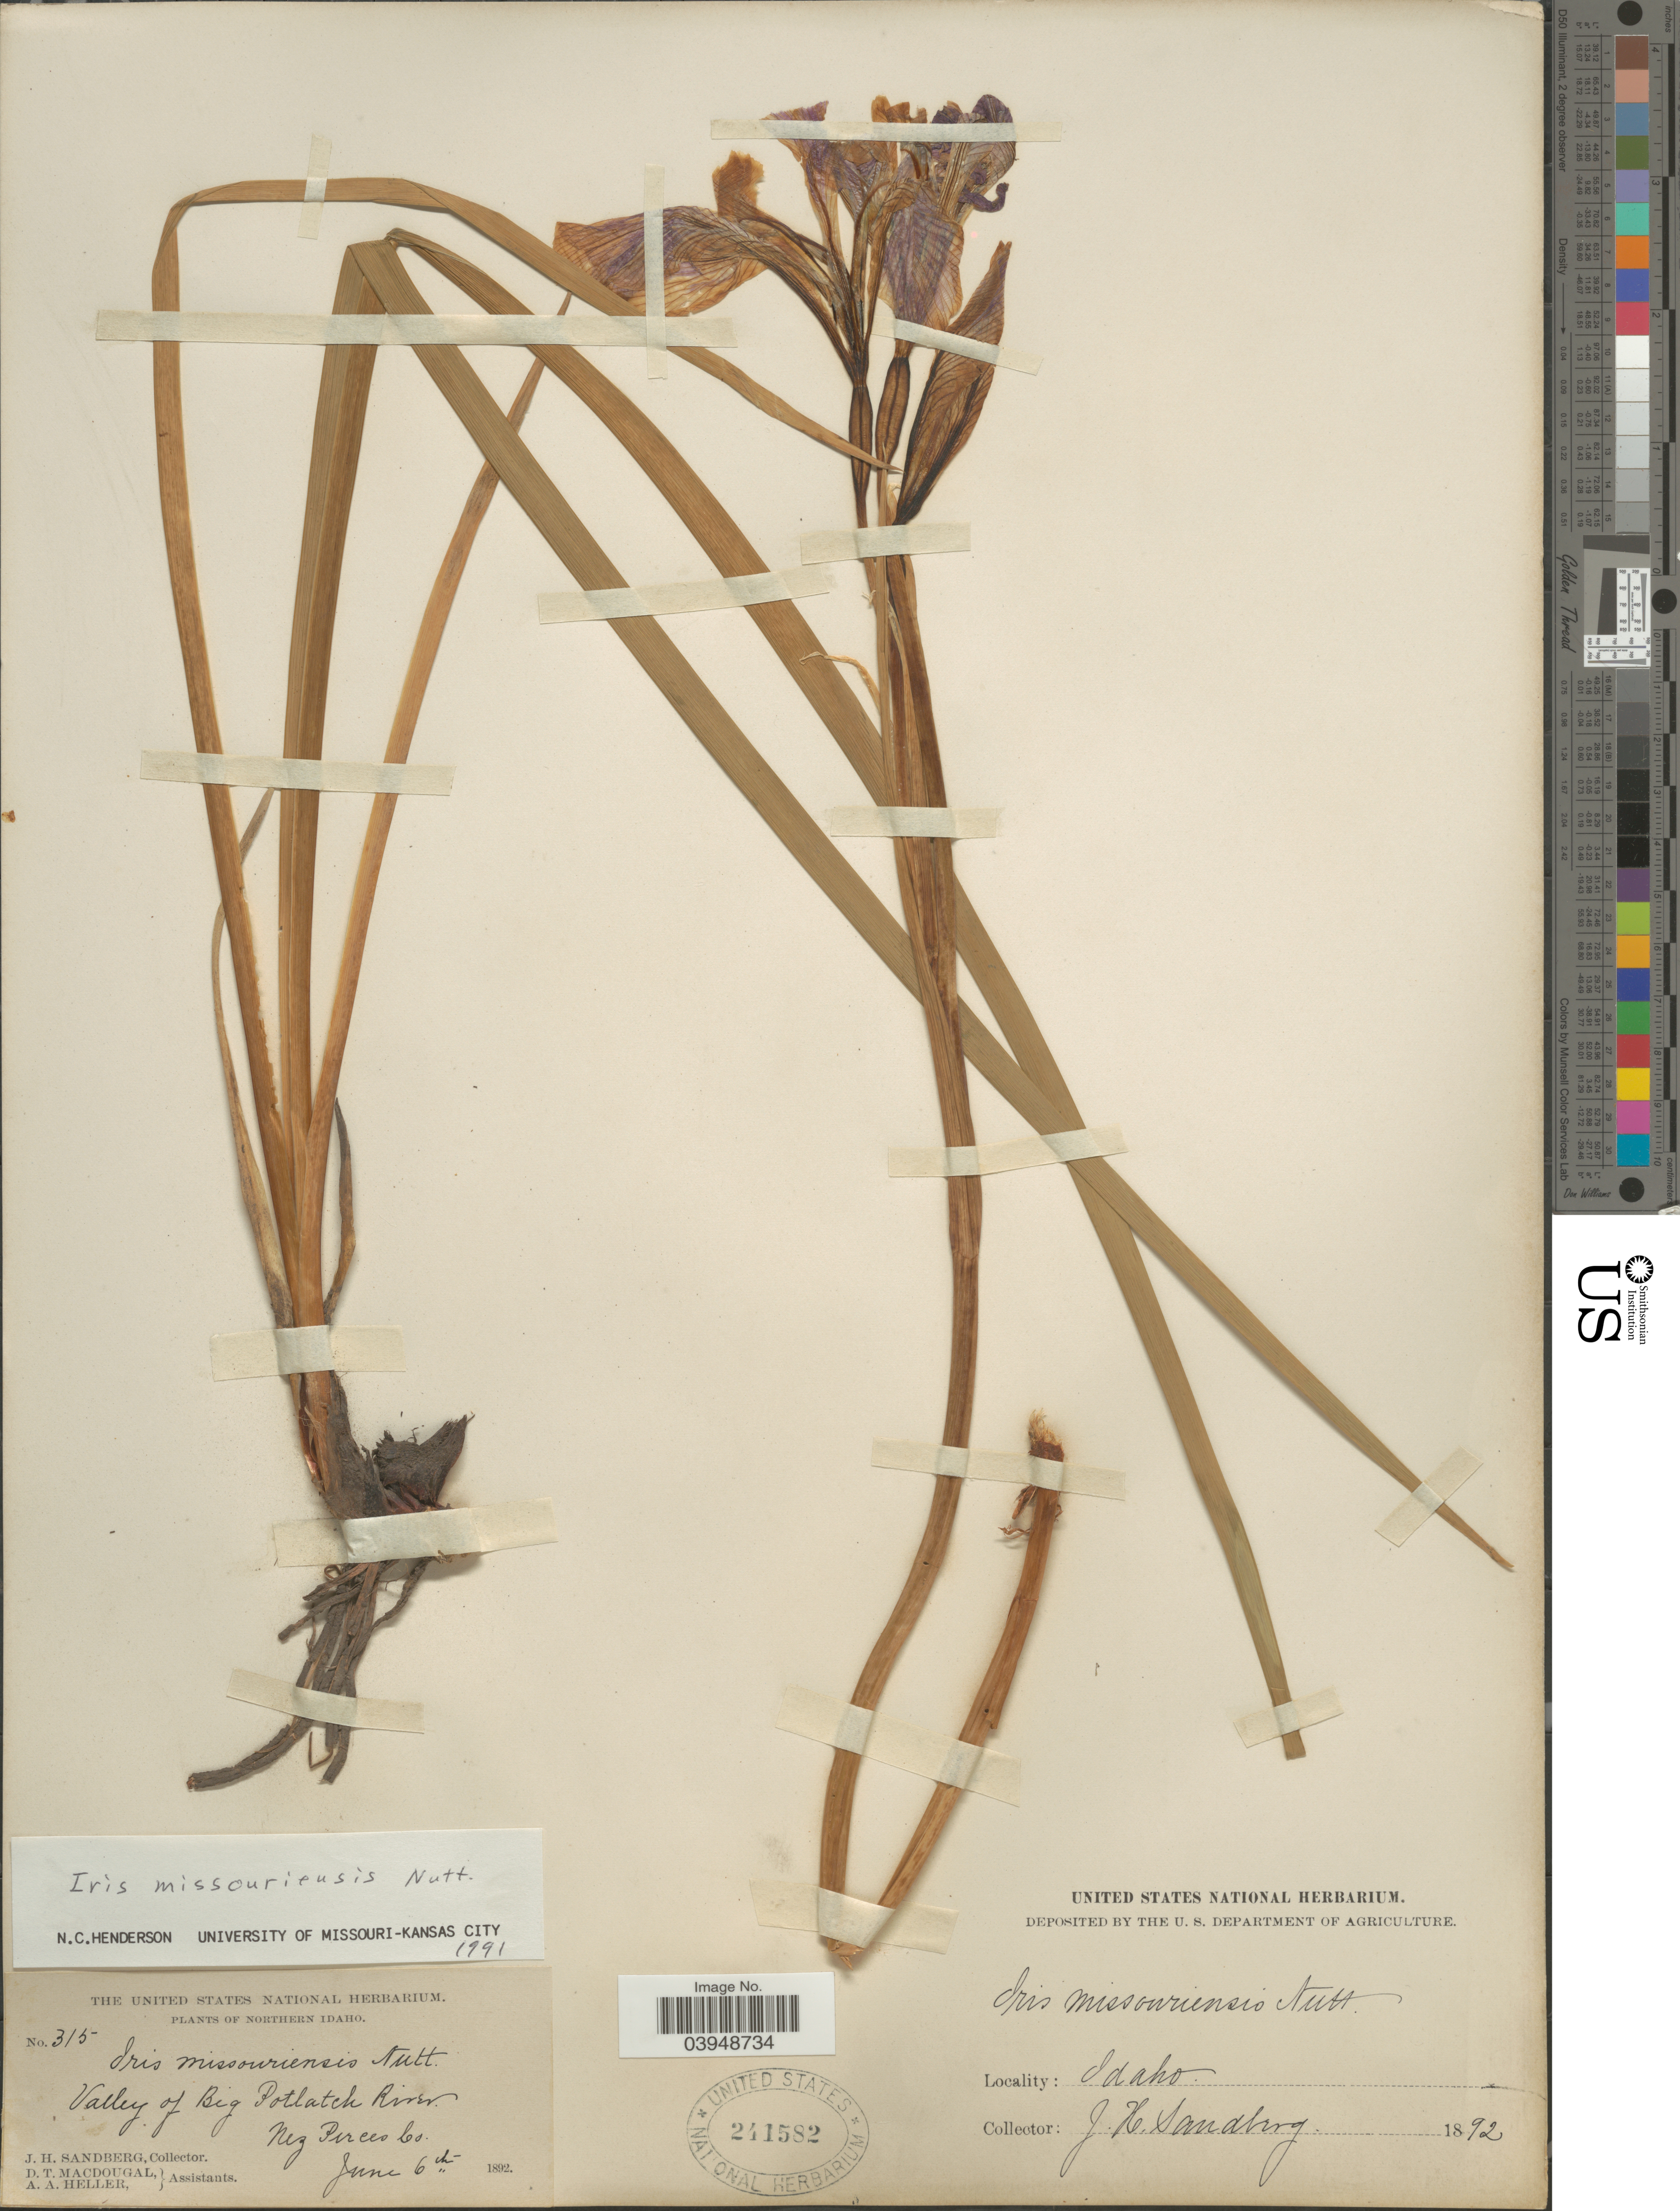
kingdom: Plantae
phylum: Tracheophyta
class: Liliopsida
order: Asparagales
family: Iridaceae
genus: Iris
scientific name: Iris missouriensis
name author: Nutt.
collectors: J. H. Sandberg, D. T. MacDougal & A. A. Heller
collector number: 315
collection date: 1892-06-06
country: United States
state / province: Idaho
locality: Northern Idaho. Valley of Big Potlatch River, Nez Perces Co.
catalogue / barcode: US 241582